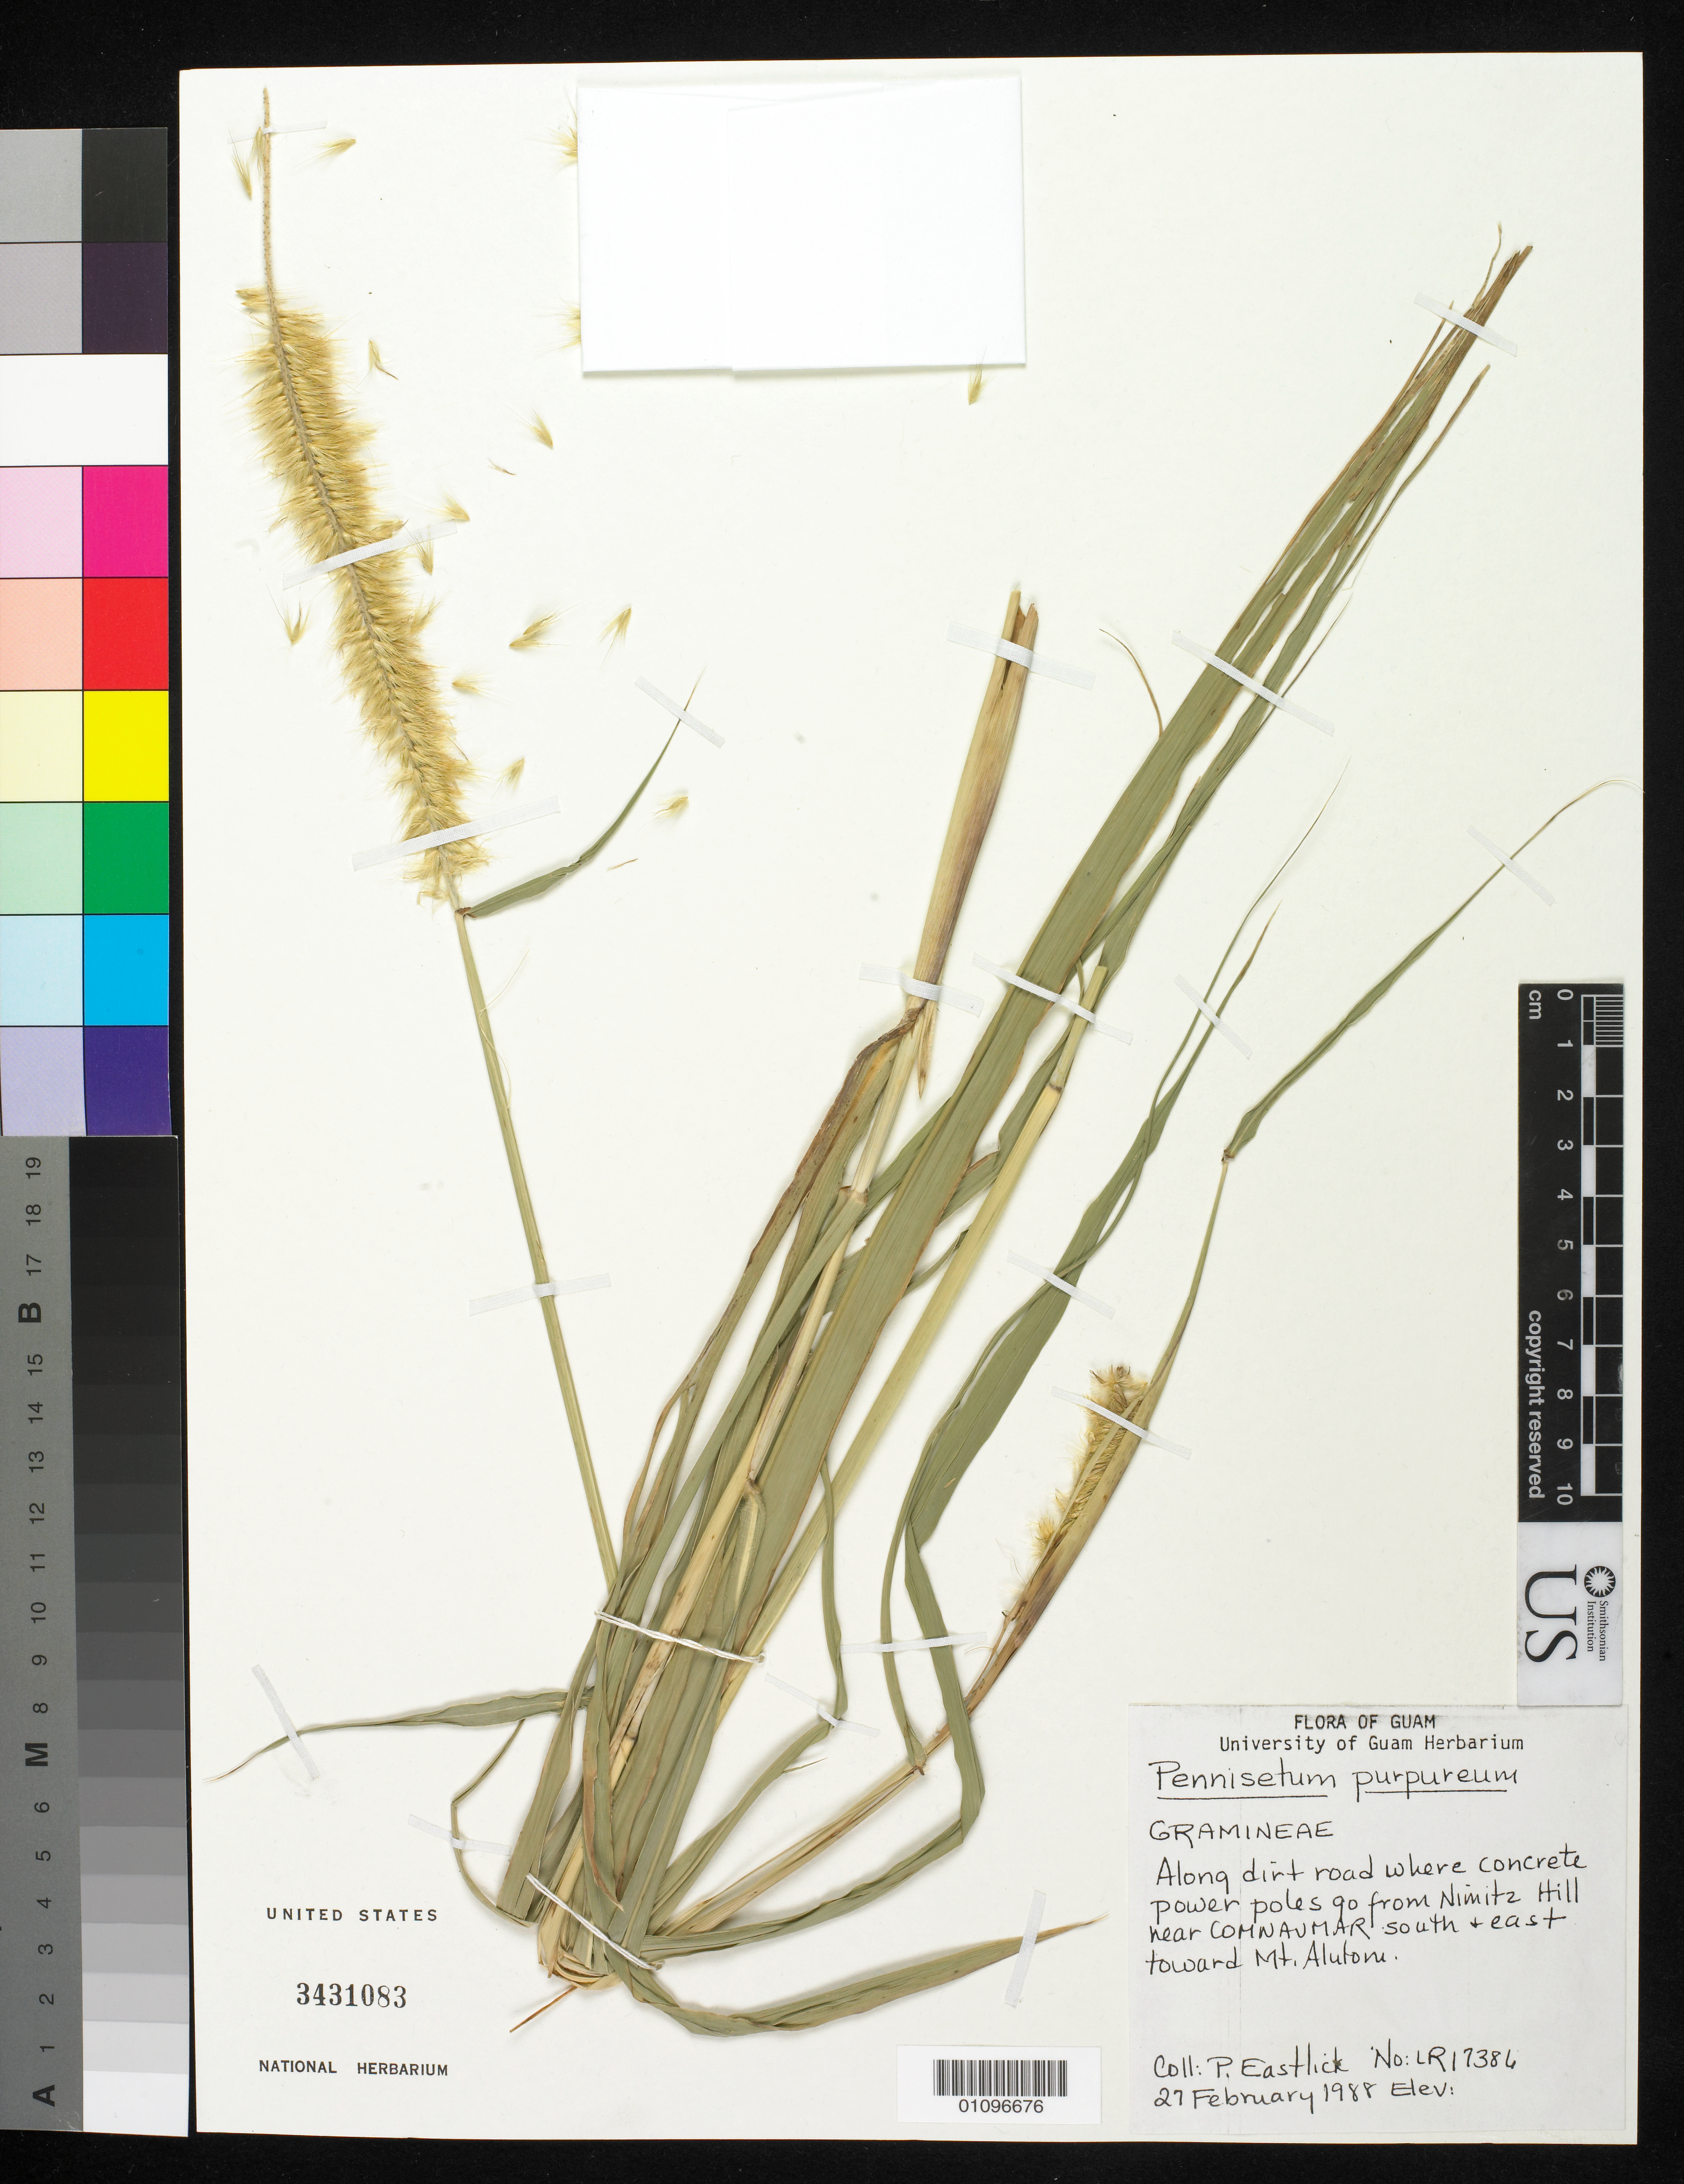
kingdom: Plantae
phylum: Tracheophyta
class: Liliopsida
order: Poales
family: Poaceae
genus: Cenchrus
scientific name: Cenchrus purpureus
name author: (Schumach.) Morrone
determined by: Poaceae Reorganization Project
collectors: P. Eastlick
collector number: LR17386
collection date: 1988-02-27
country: Guam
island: Guam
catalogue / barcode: US 3431083